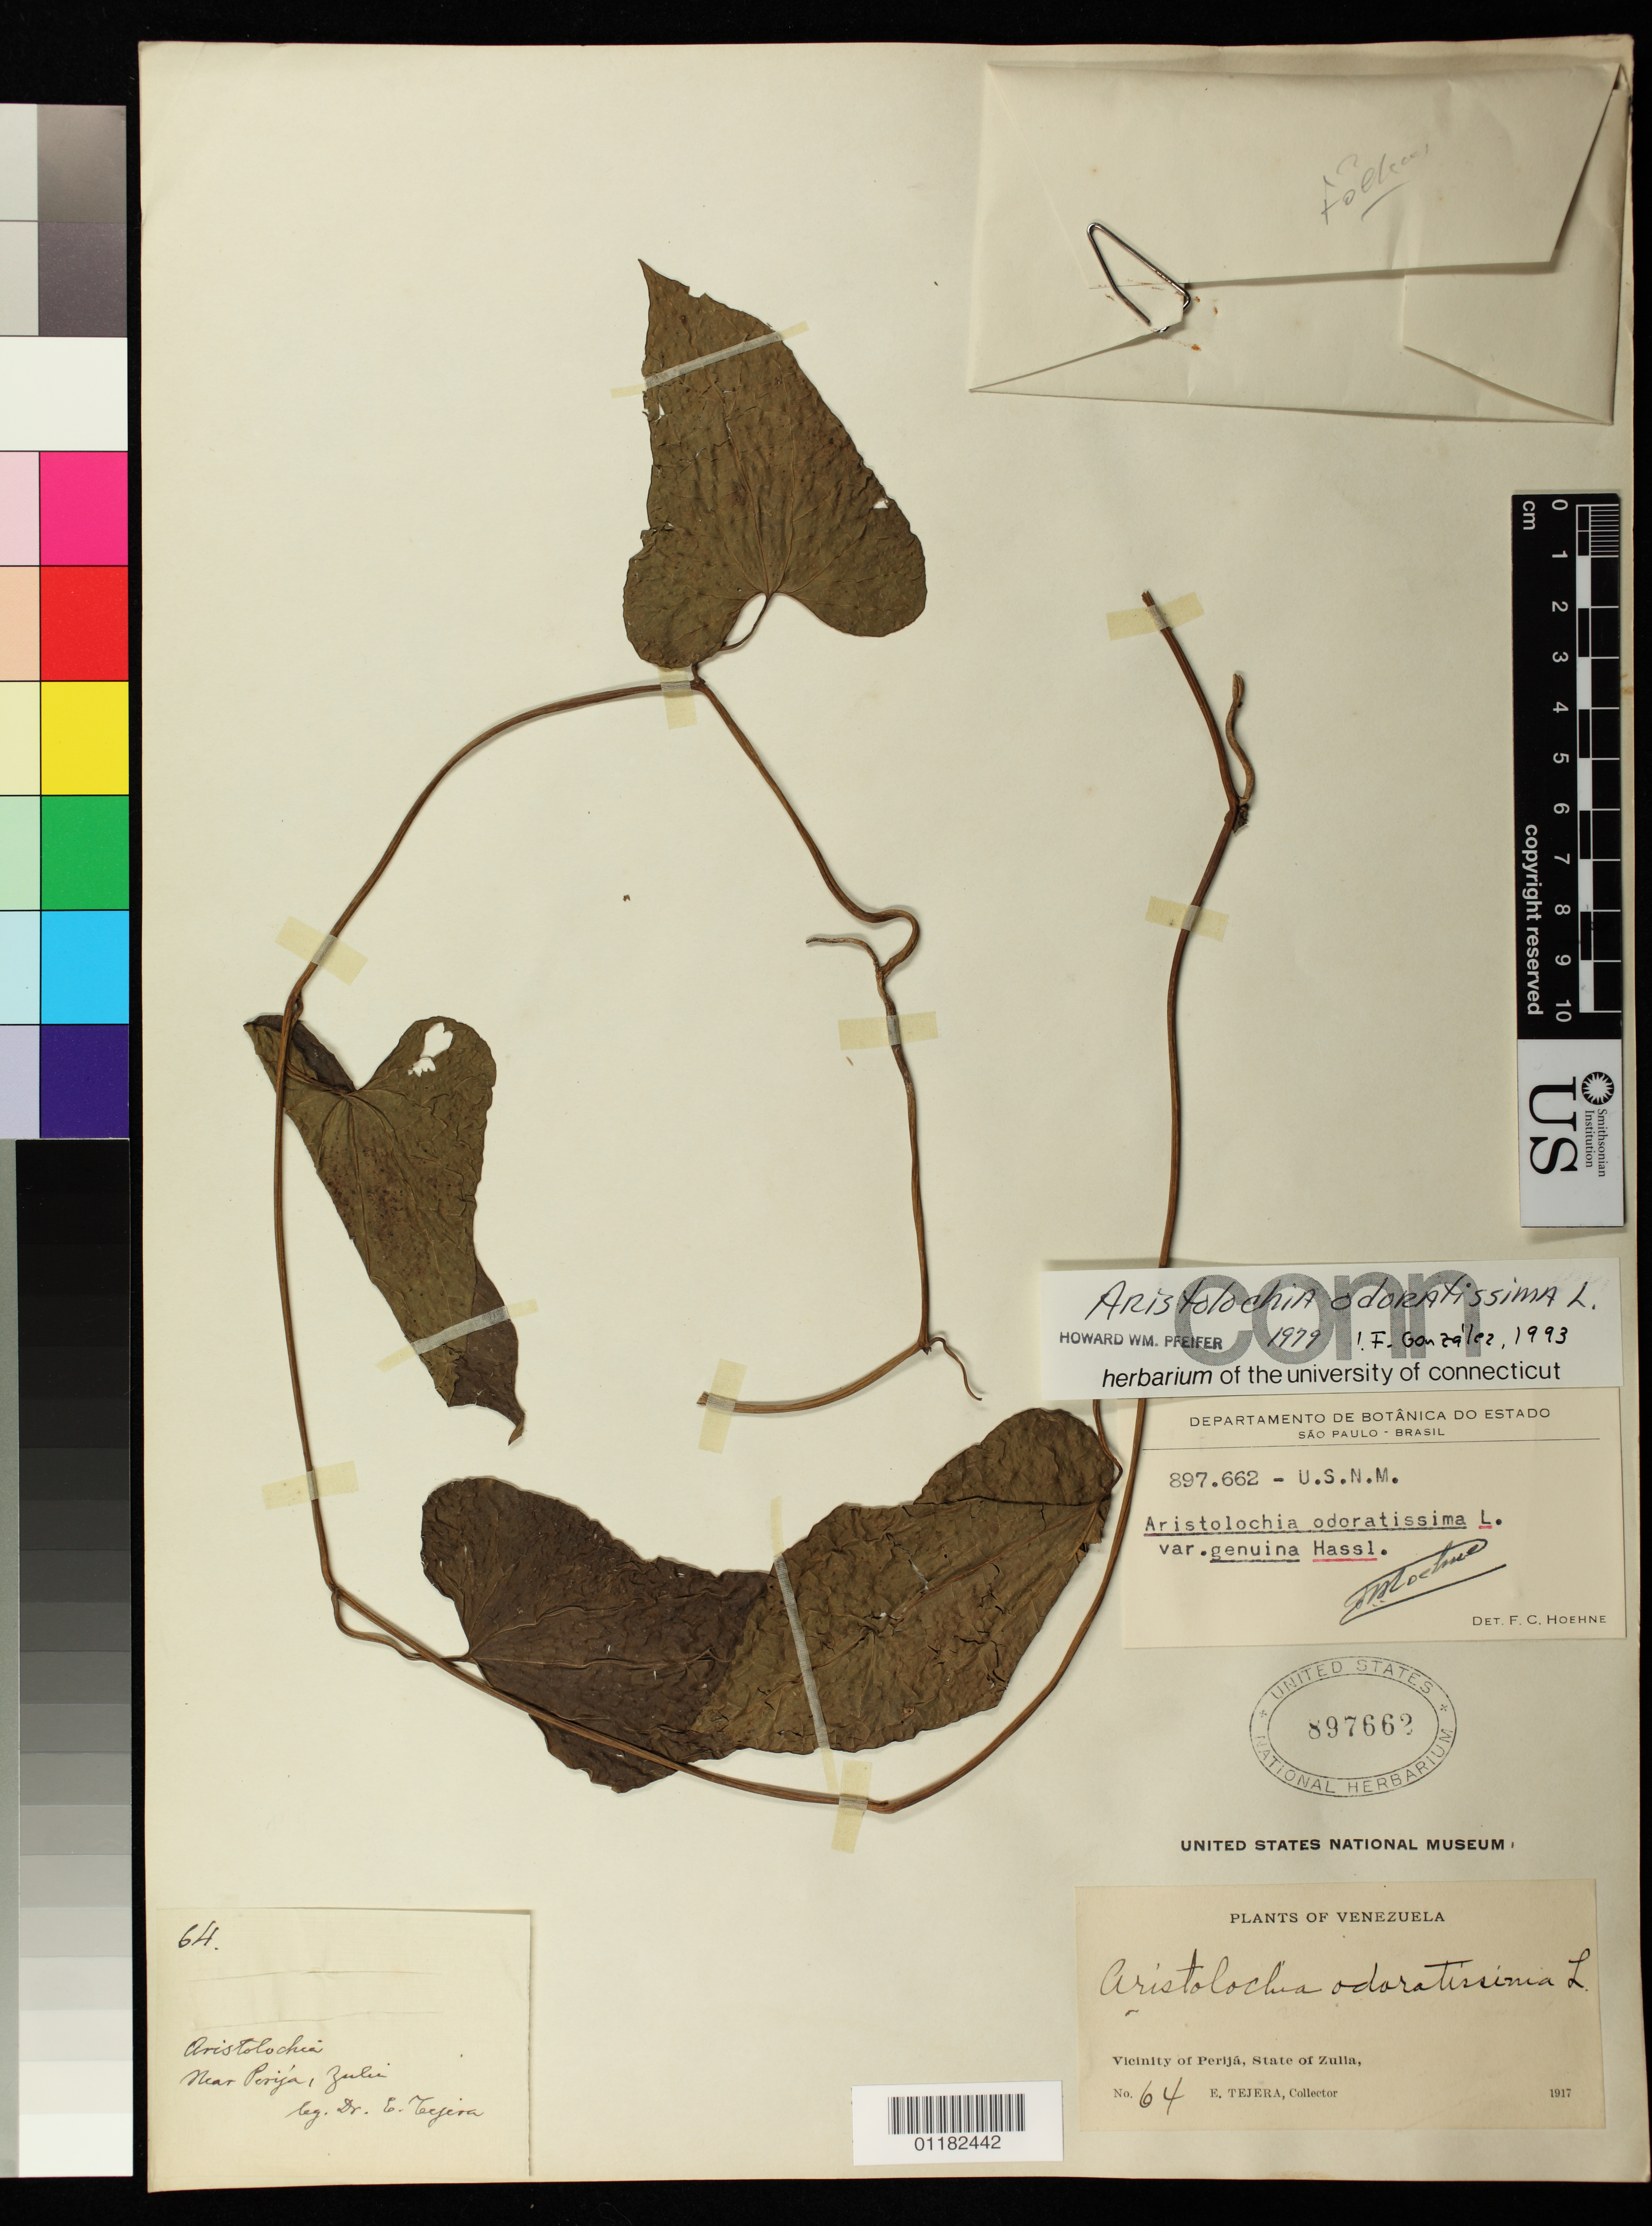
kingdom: Plantae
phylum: Tracheophyta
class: Magnoliopsida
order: Piperales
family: Aristolochiaceae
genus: Aristolochia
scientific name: Aristolochia odoratissima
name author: L.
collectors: E. Tejera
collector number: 64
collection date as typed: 1917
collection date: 1917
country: Venezuela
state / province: Zulia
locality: Vicinity of Perijá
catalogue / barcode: US 897662